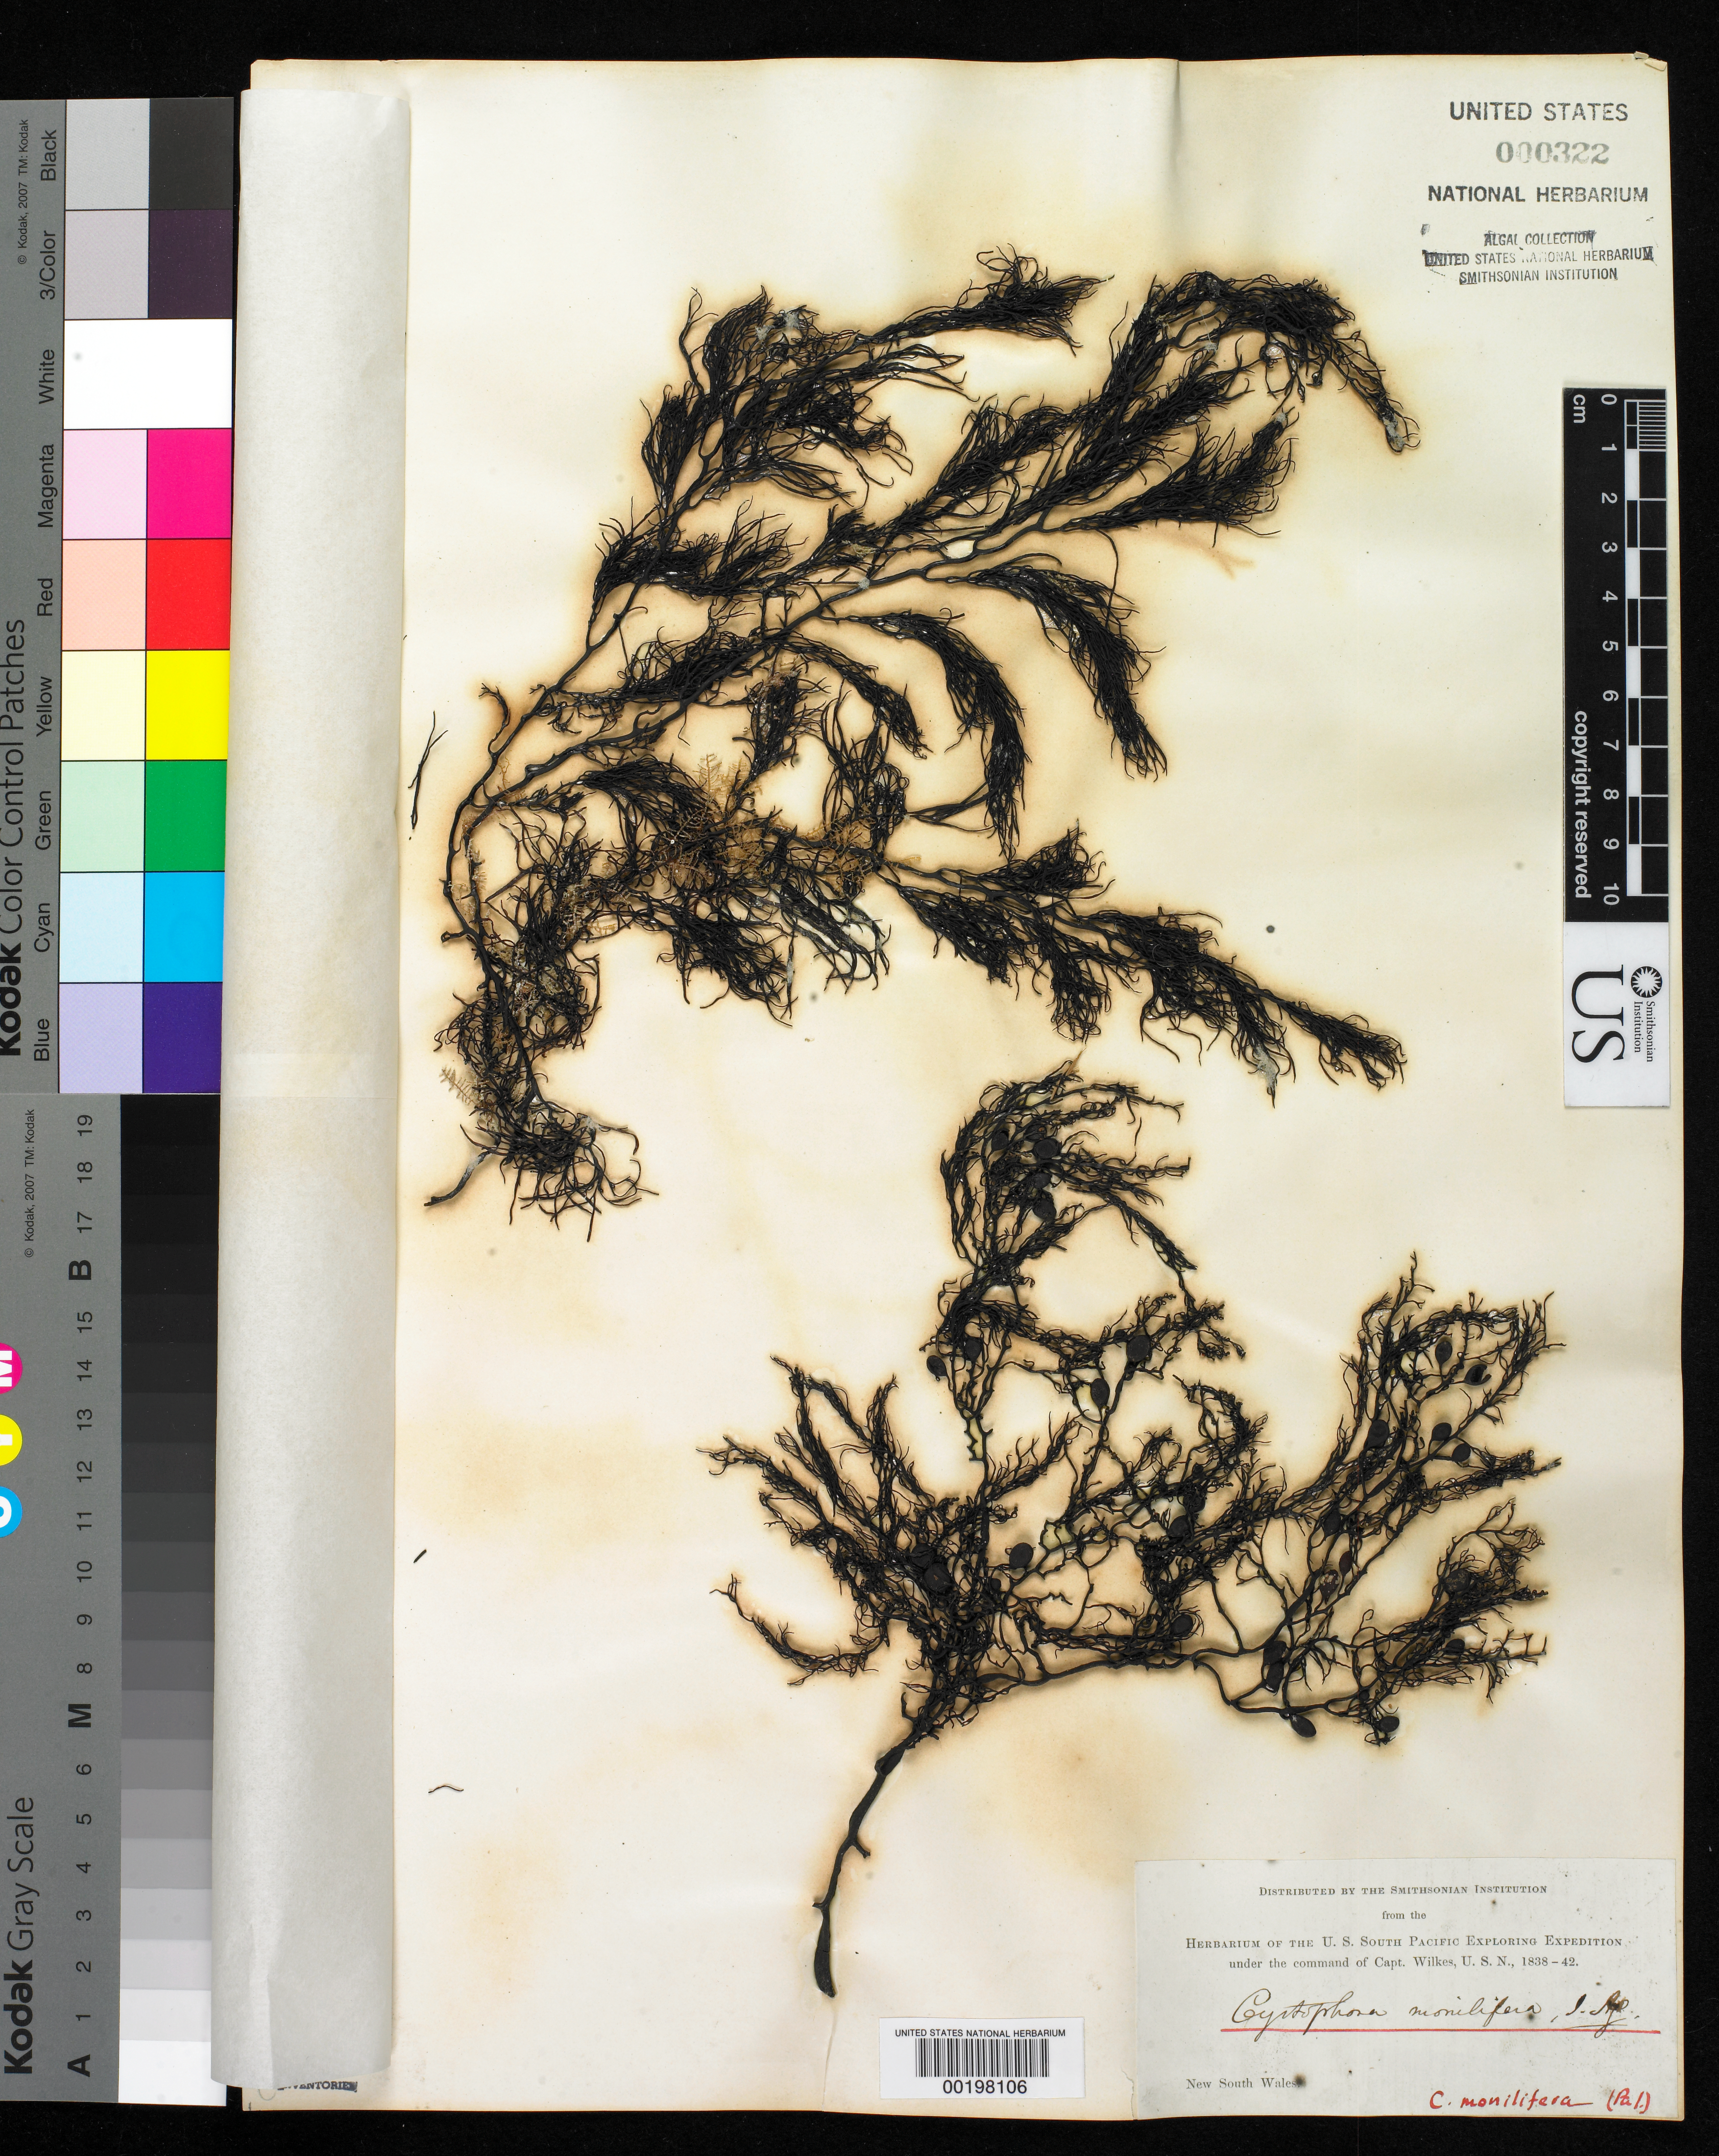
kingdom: Chromista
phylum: Ochrophyta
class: Phaeophyceae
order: Fucales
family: Sargassaceae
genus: Cystophora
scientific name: Cystophora monilifera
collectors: W. D. Brackenridge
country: Australia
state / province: New South Wales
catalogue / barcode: US 322